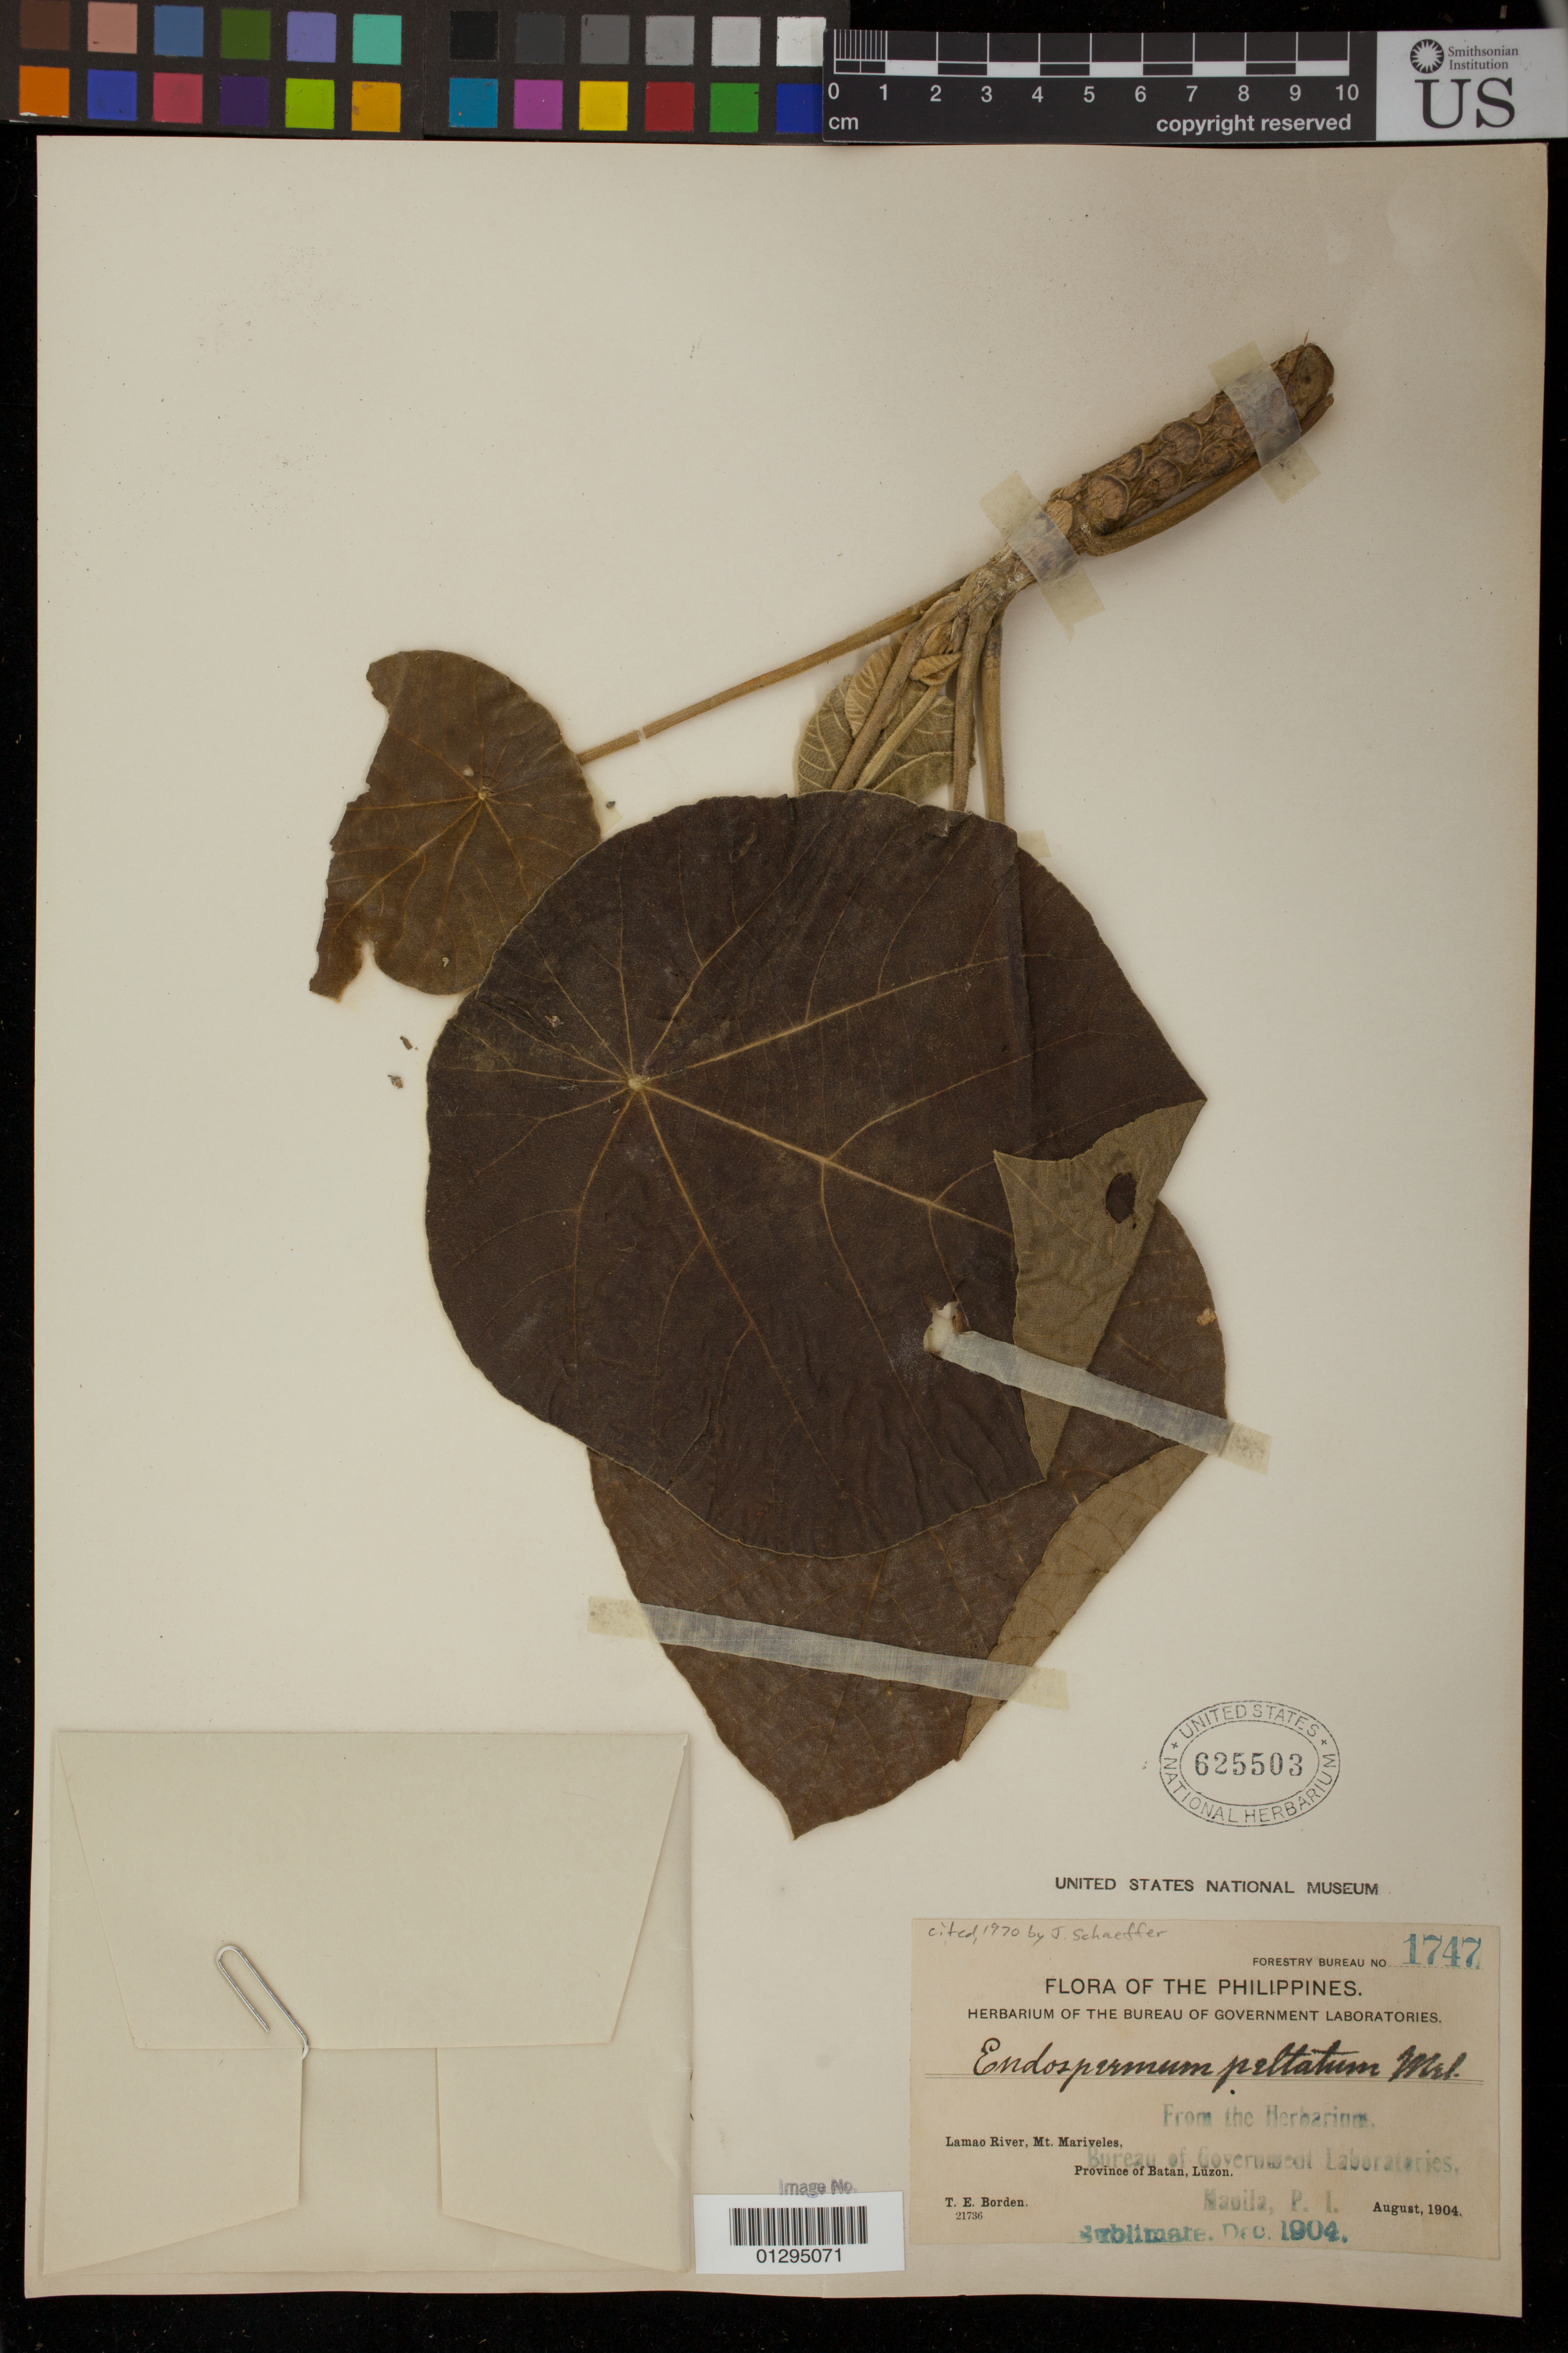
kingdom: Plantae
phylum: Tracheophyta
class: Magnoliopsida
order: Malpighiales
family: Euphorbiaceae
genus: Endospermum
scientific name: Endospermum peltatum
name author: Merr.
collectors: T. E. Borden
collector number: For. Bur. 1747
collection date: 1904-08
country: Philippines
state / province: Central Luzon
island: Luzon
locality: Lamao River, Mt. Mariveles, Province of Batan, Luzon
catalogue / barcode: US 625503